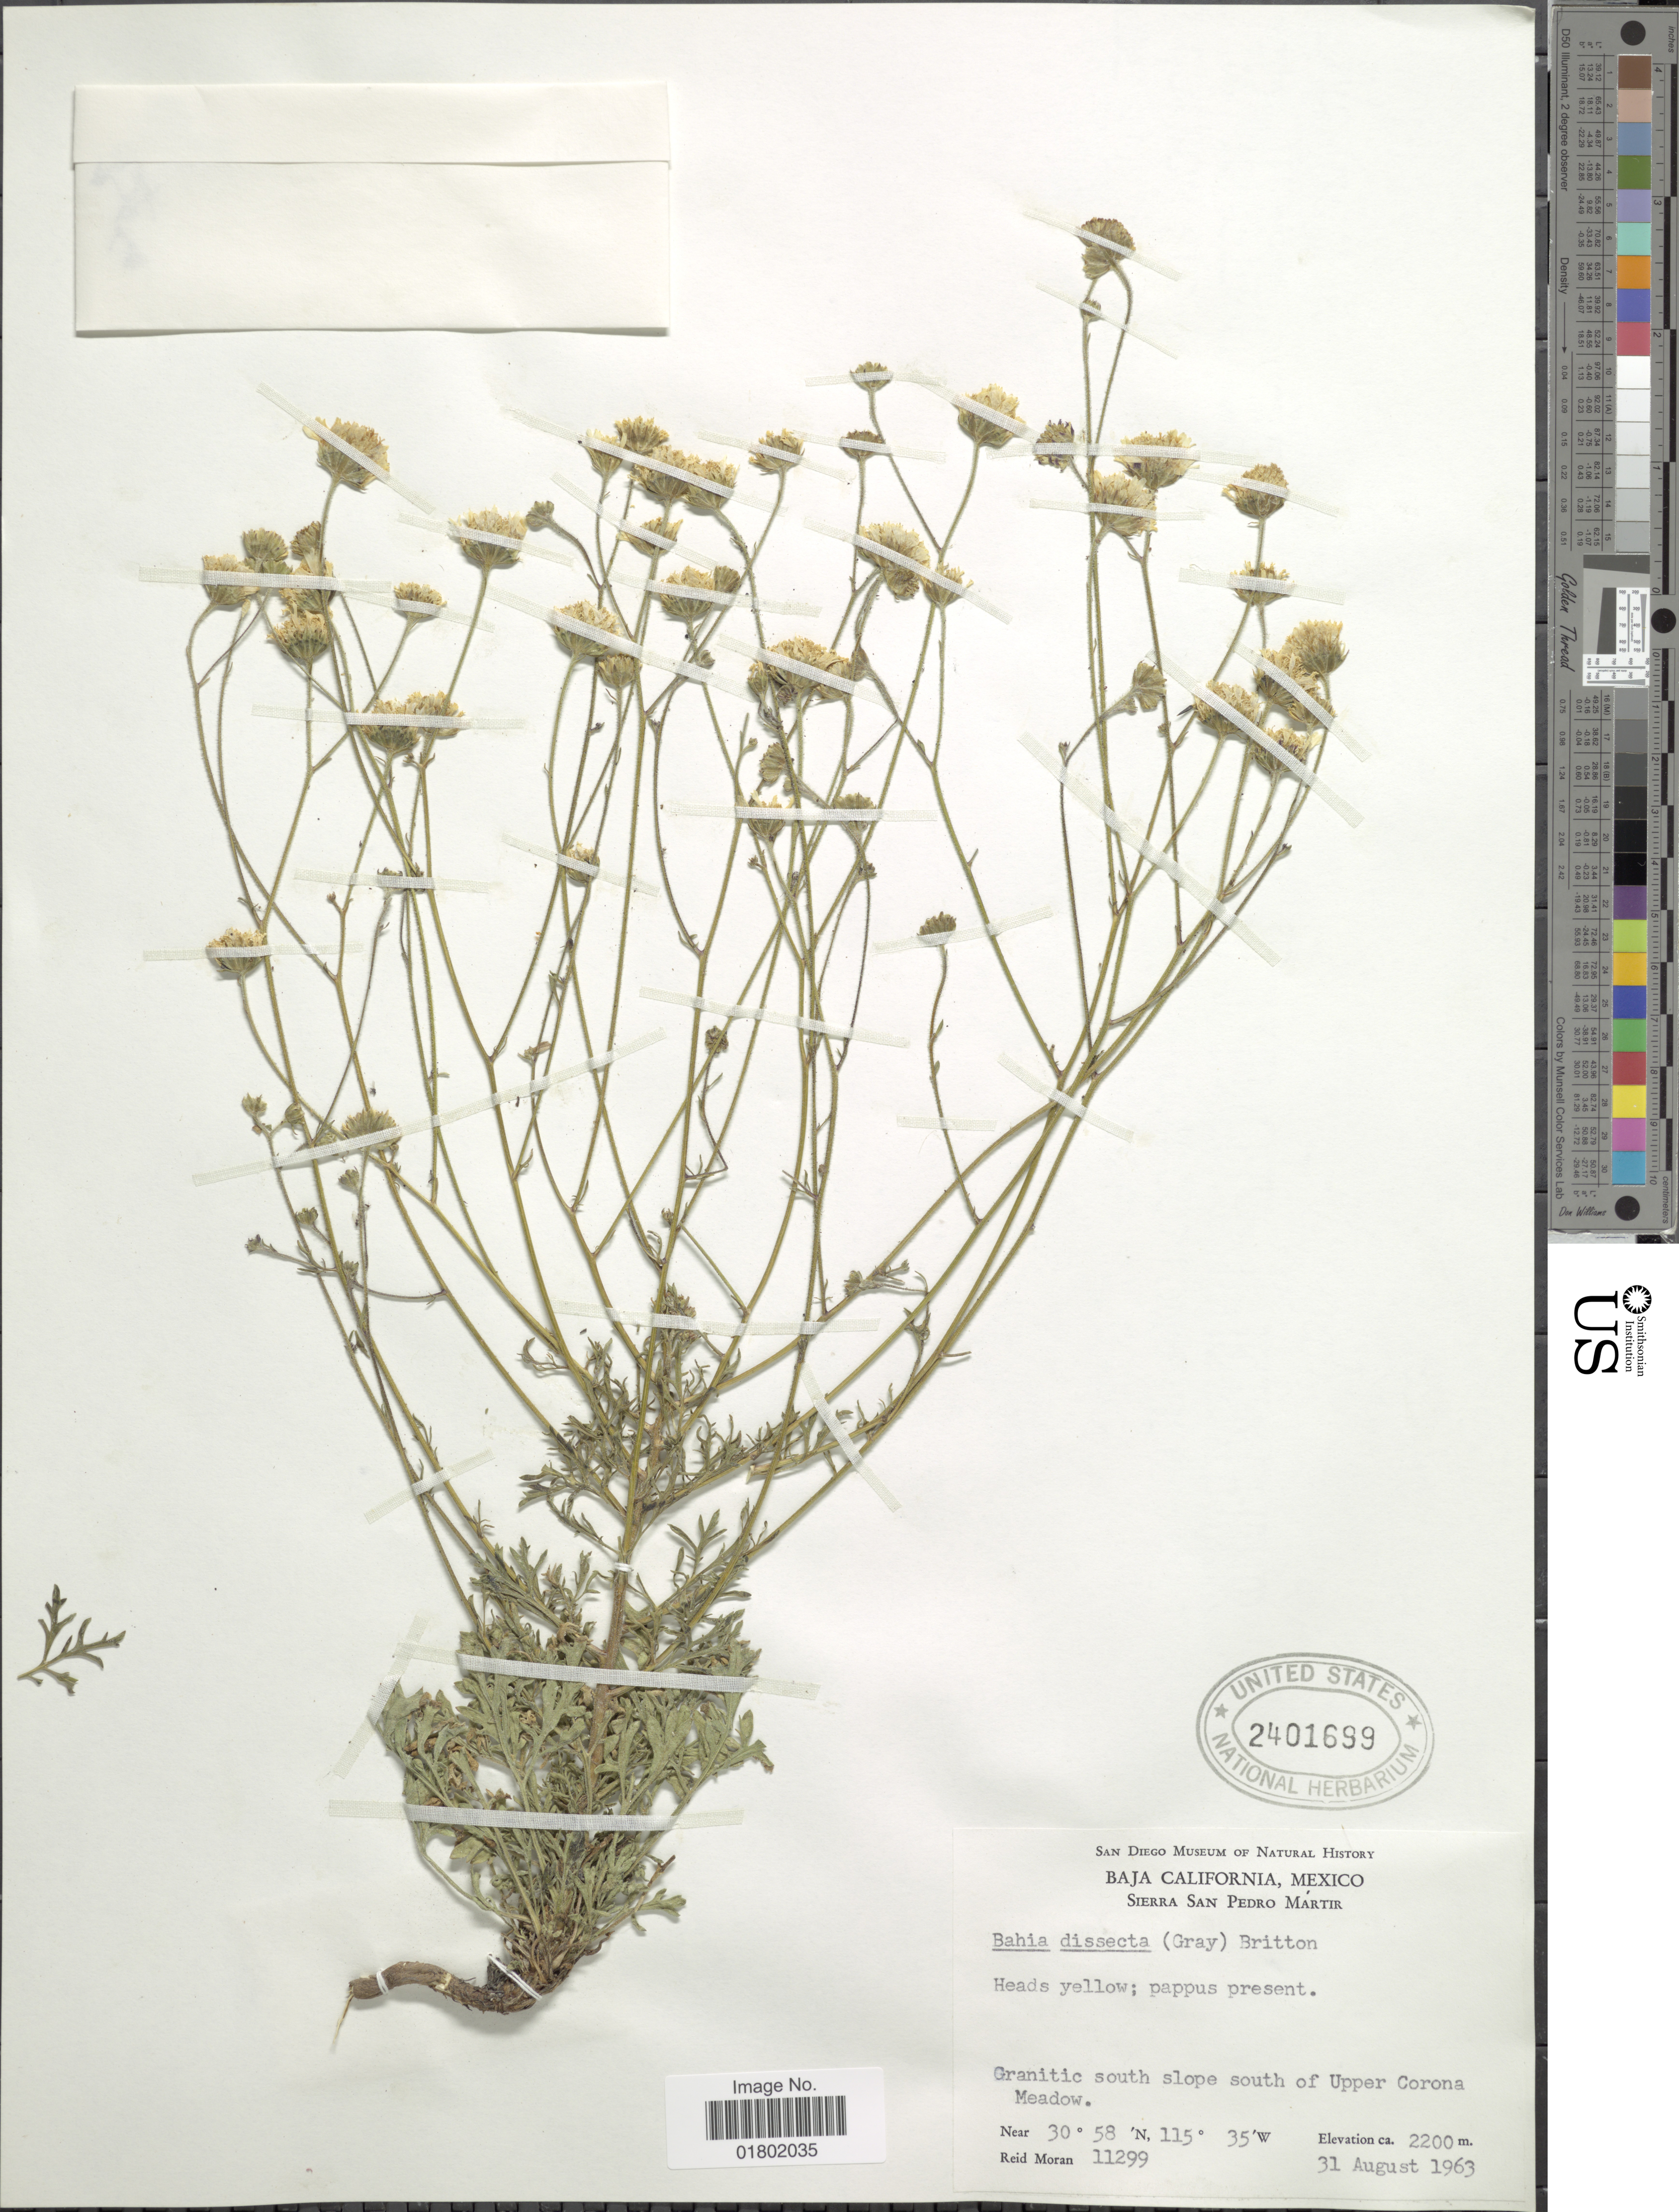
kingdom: Plantae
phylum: Tracheophyta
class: Magnoliopsida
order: Asterales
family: Asteraceae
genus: Bahia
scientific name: Bahia dissecta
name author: (A. Gray) Britton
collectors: R. V. Moran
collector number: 11299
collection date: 1963-08-31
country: Mexico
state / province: Baja California Norte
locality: Sierra San Pedro Martir, granitic south slope of Upper Corona Meadow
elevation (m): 2200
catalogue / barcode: US 2401699